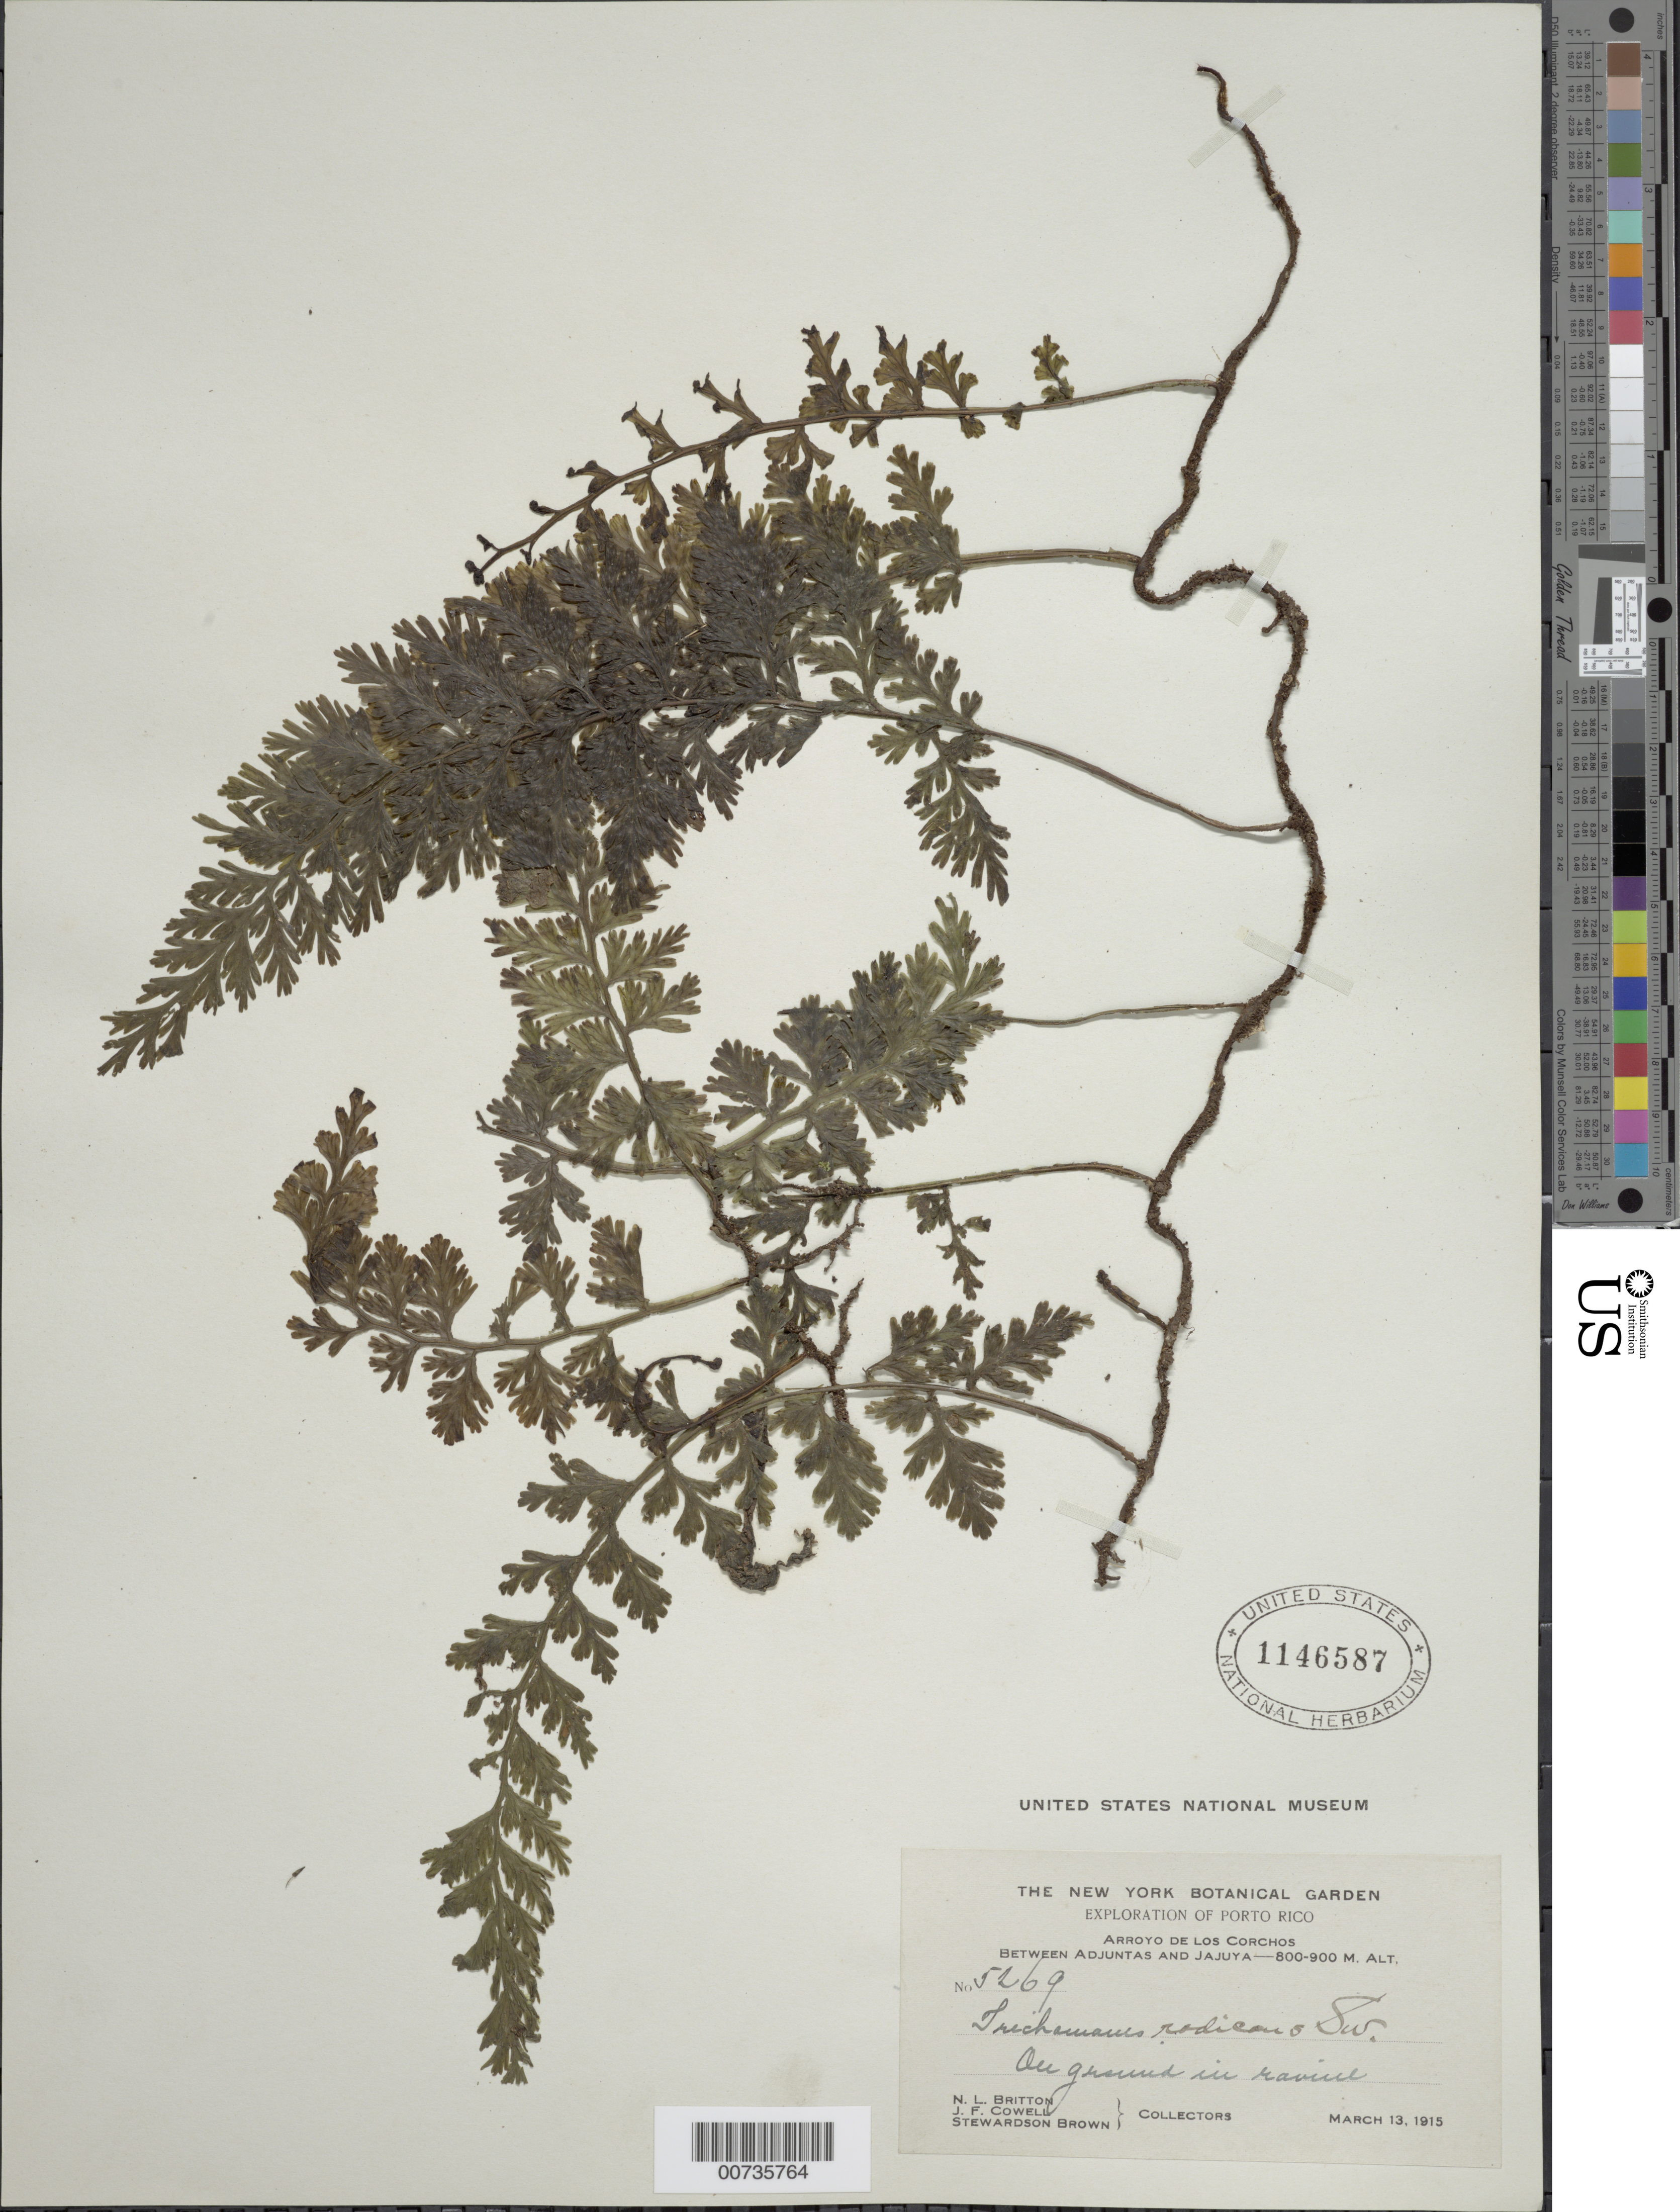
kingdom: Plantae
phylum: Tracheophyta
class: Polypodiopsida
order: Hymenophyllales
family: Hymenophyllaceae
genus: Vandenboschia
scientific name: Vandenboschia radicans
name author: (Sw.) Copel.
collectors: N. Britton, J. F. Cowell & S. Brown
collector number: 5269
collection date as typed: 13 Mar 1915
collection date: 1915-03-13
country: Puerto Rico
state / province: Adjuntas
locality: Arroyo de los Corchos, btw Adjuntas and Jajuya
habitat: On ground in ravine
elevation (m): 800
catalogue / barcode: US 1146587